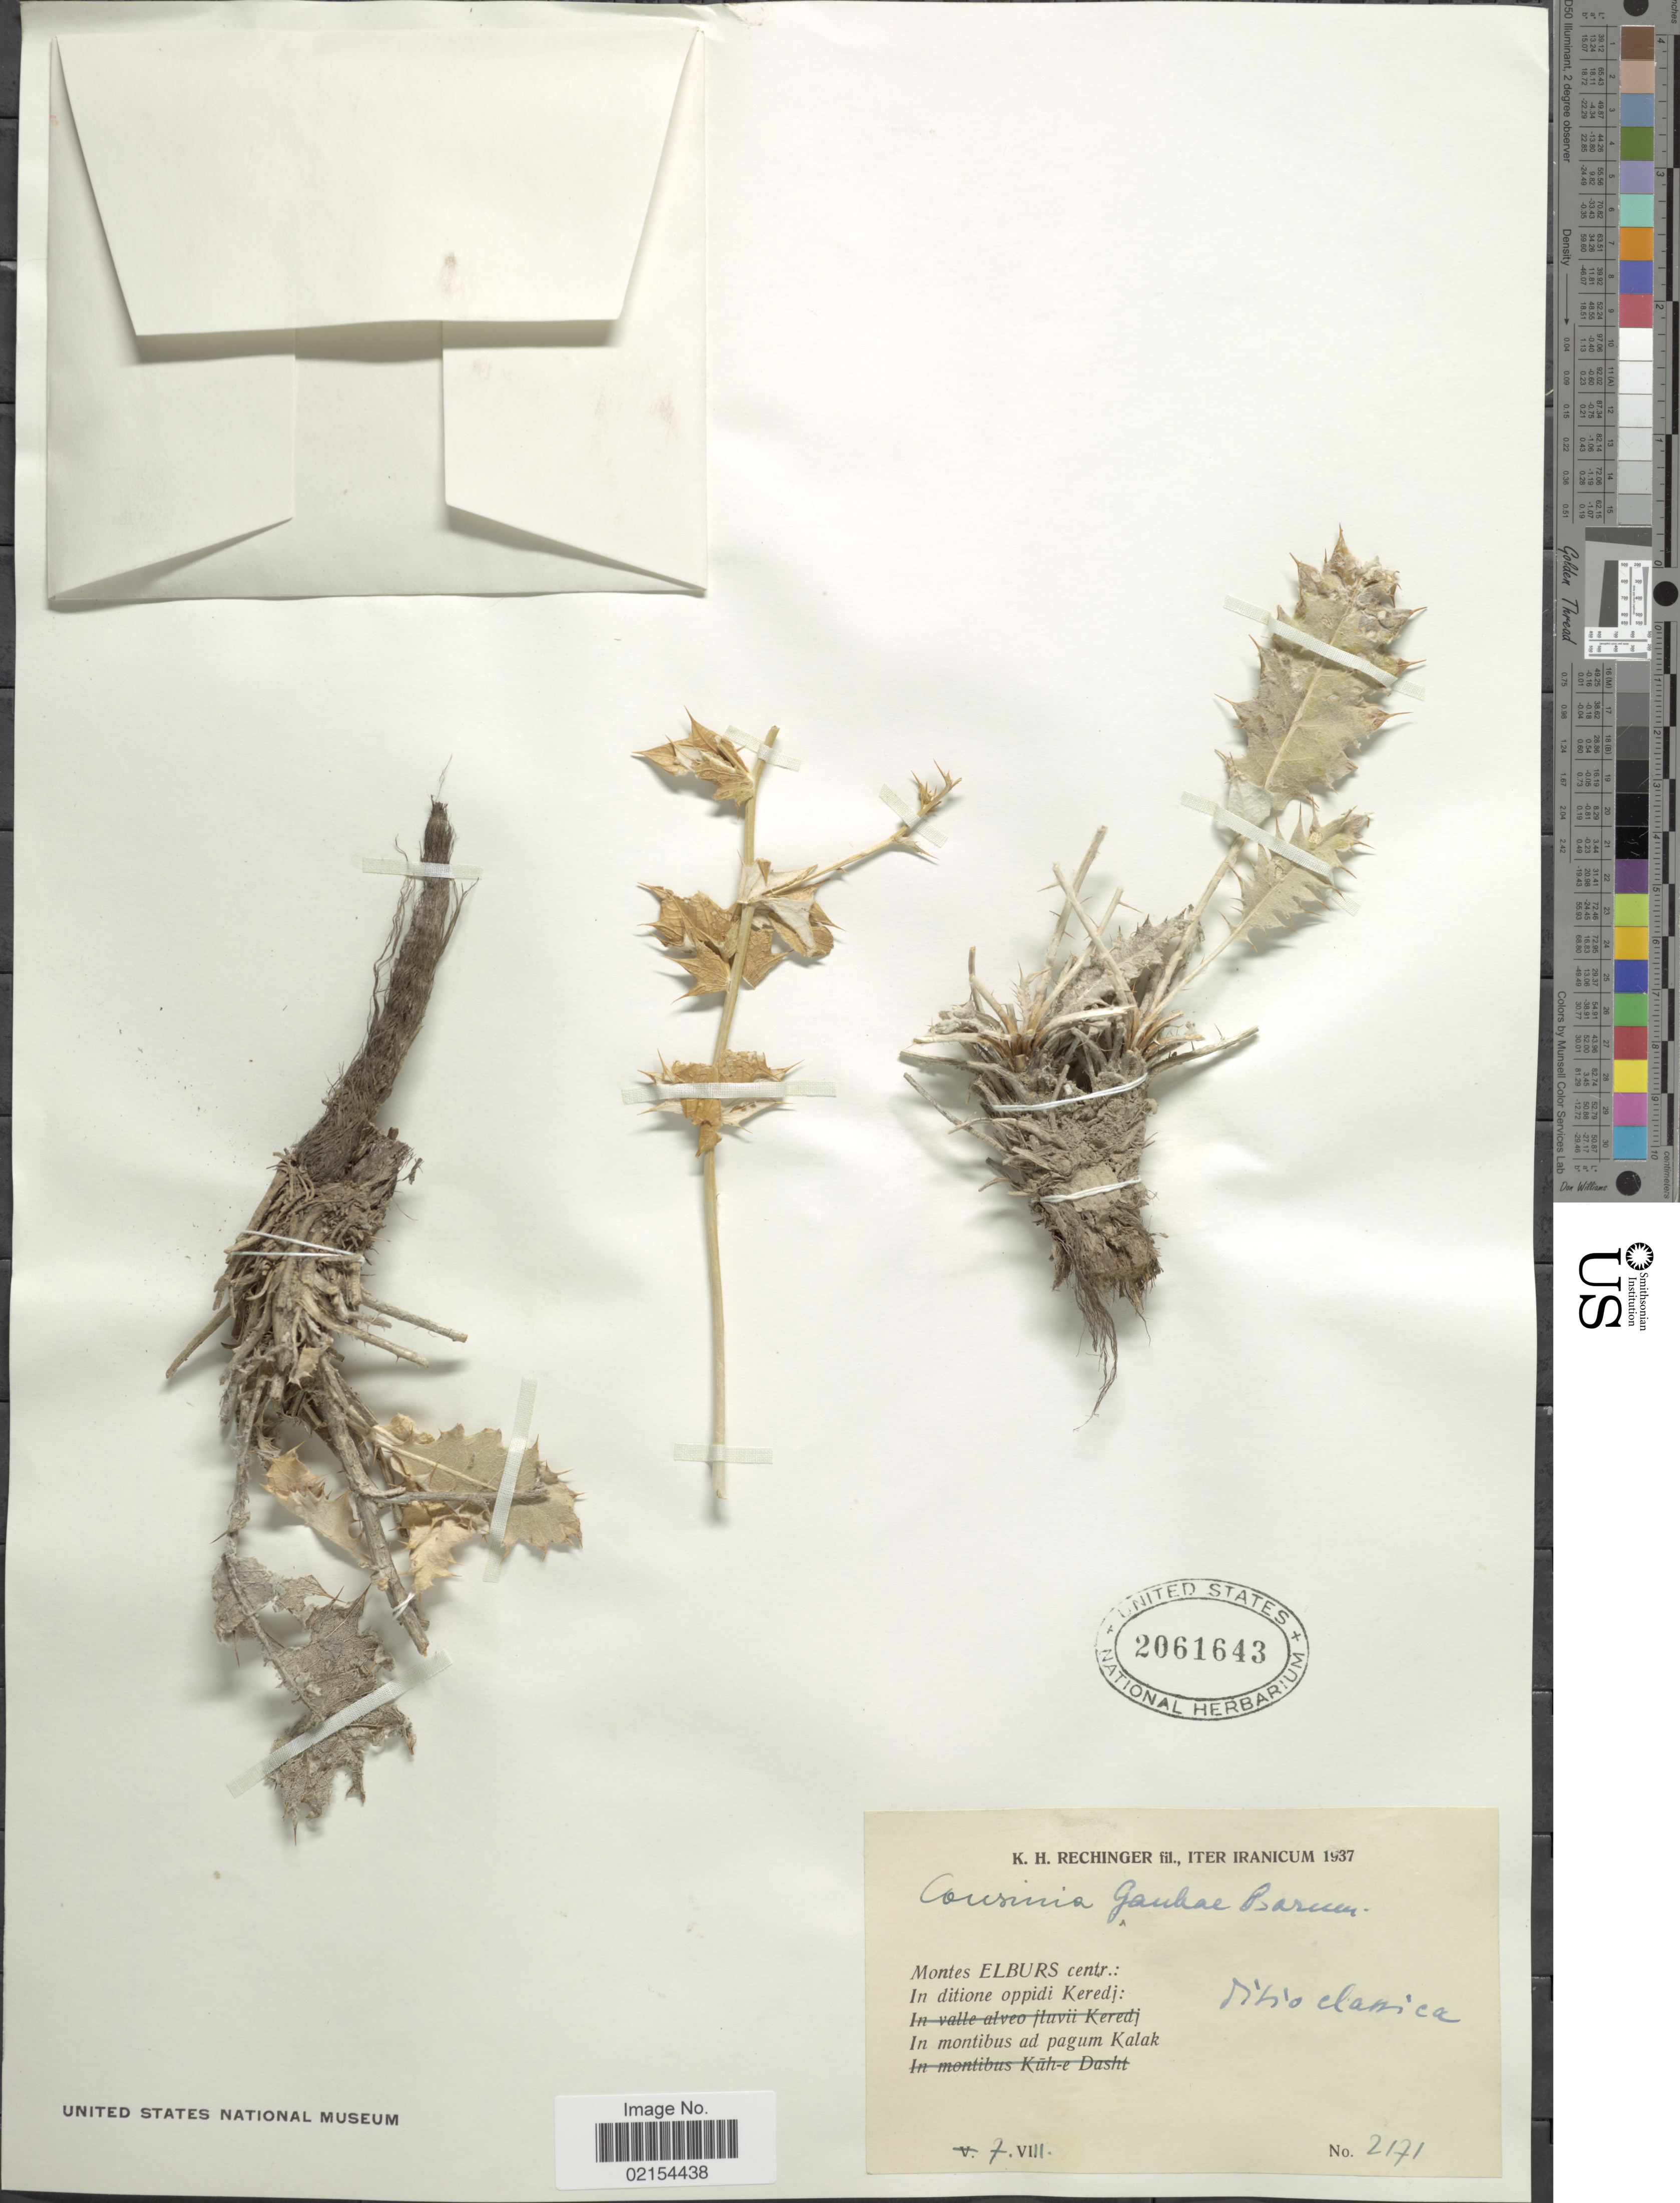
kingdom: Plantae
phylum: Tracheophyta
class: Magnoliopsida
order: Asterales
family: Asteraceae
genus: Cousinia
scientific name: Cousinia gaubae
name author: Bornm.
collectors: K. H. Rechinger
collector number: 2171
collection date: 1937-08-07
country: Iran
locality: Iter Iranicum, Montes Elburs centr.: In ditione oppidi Keredj: In montibus ad pagum Kalak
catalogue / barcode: US 2061643